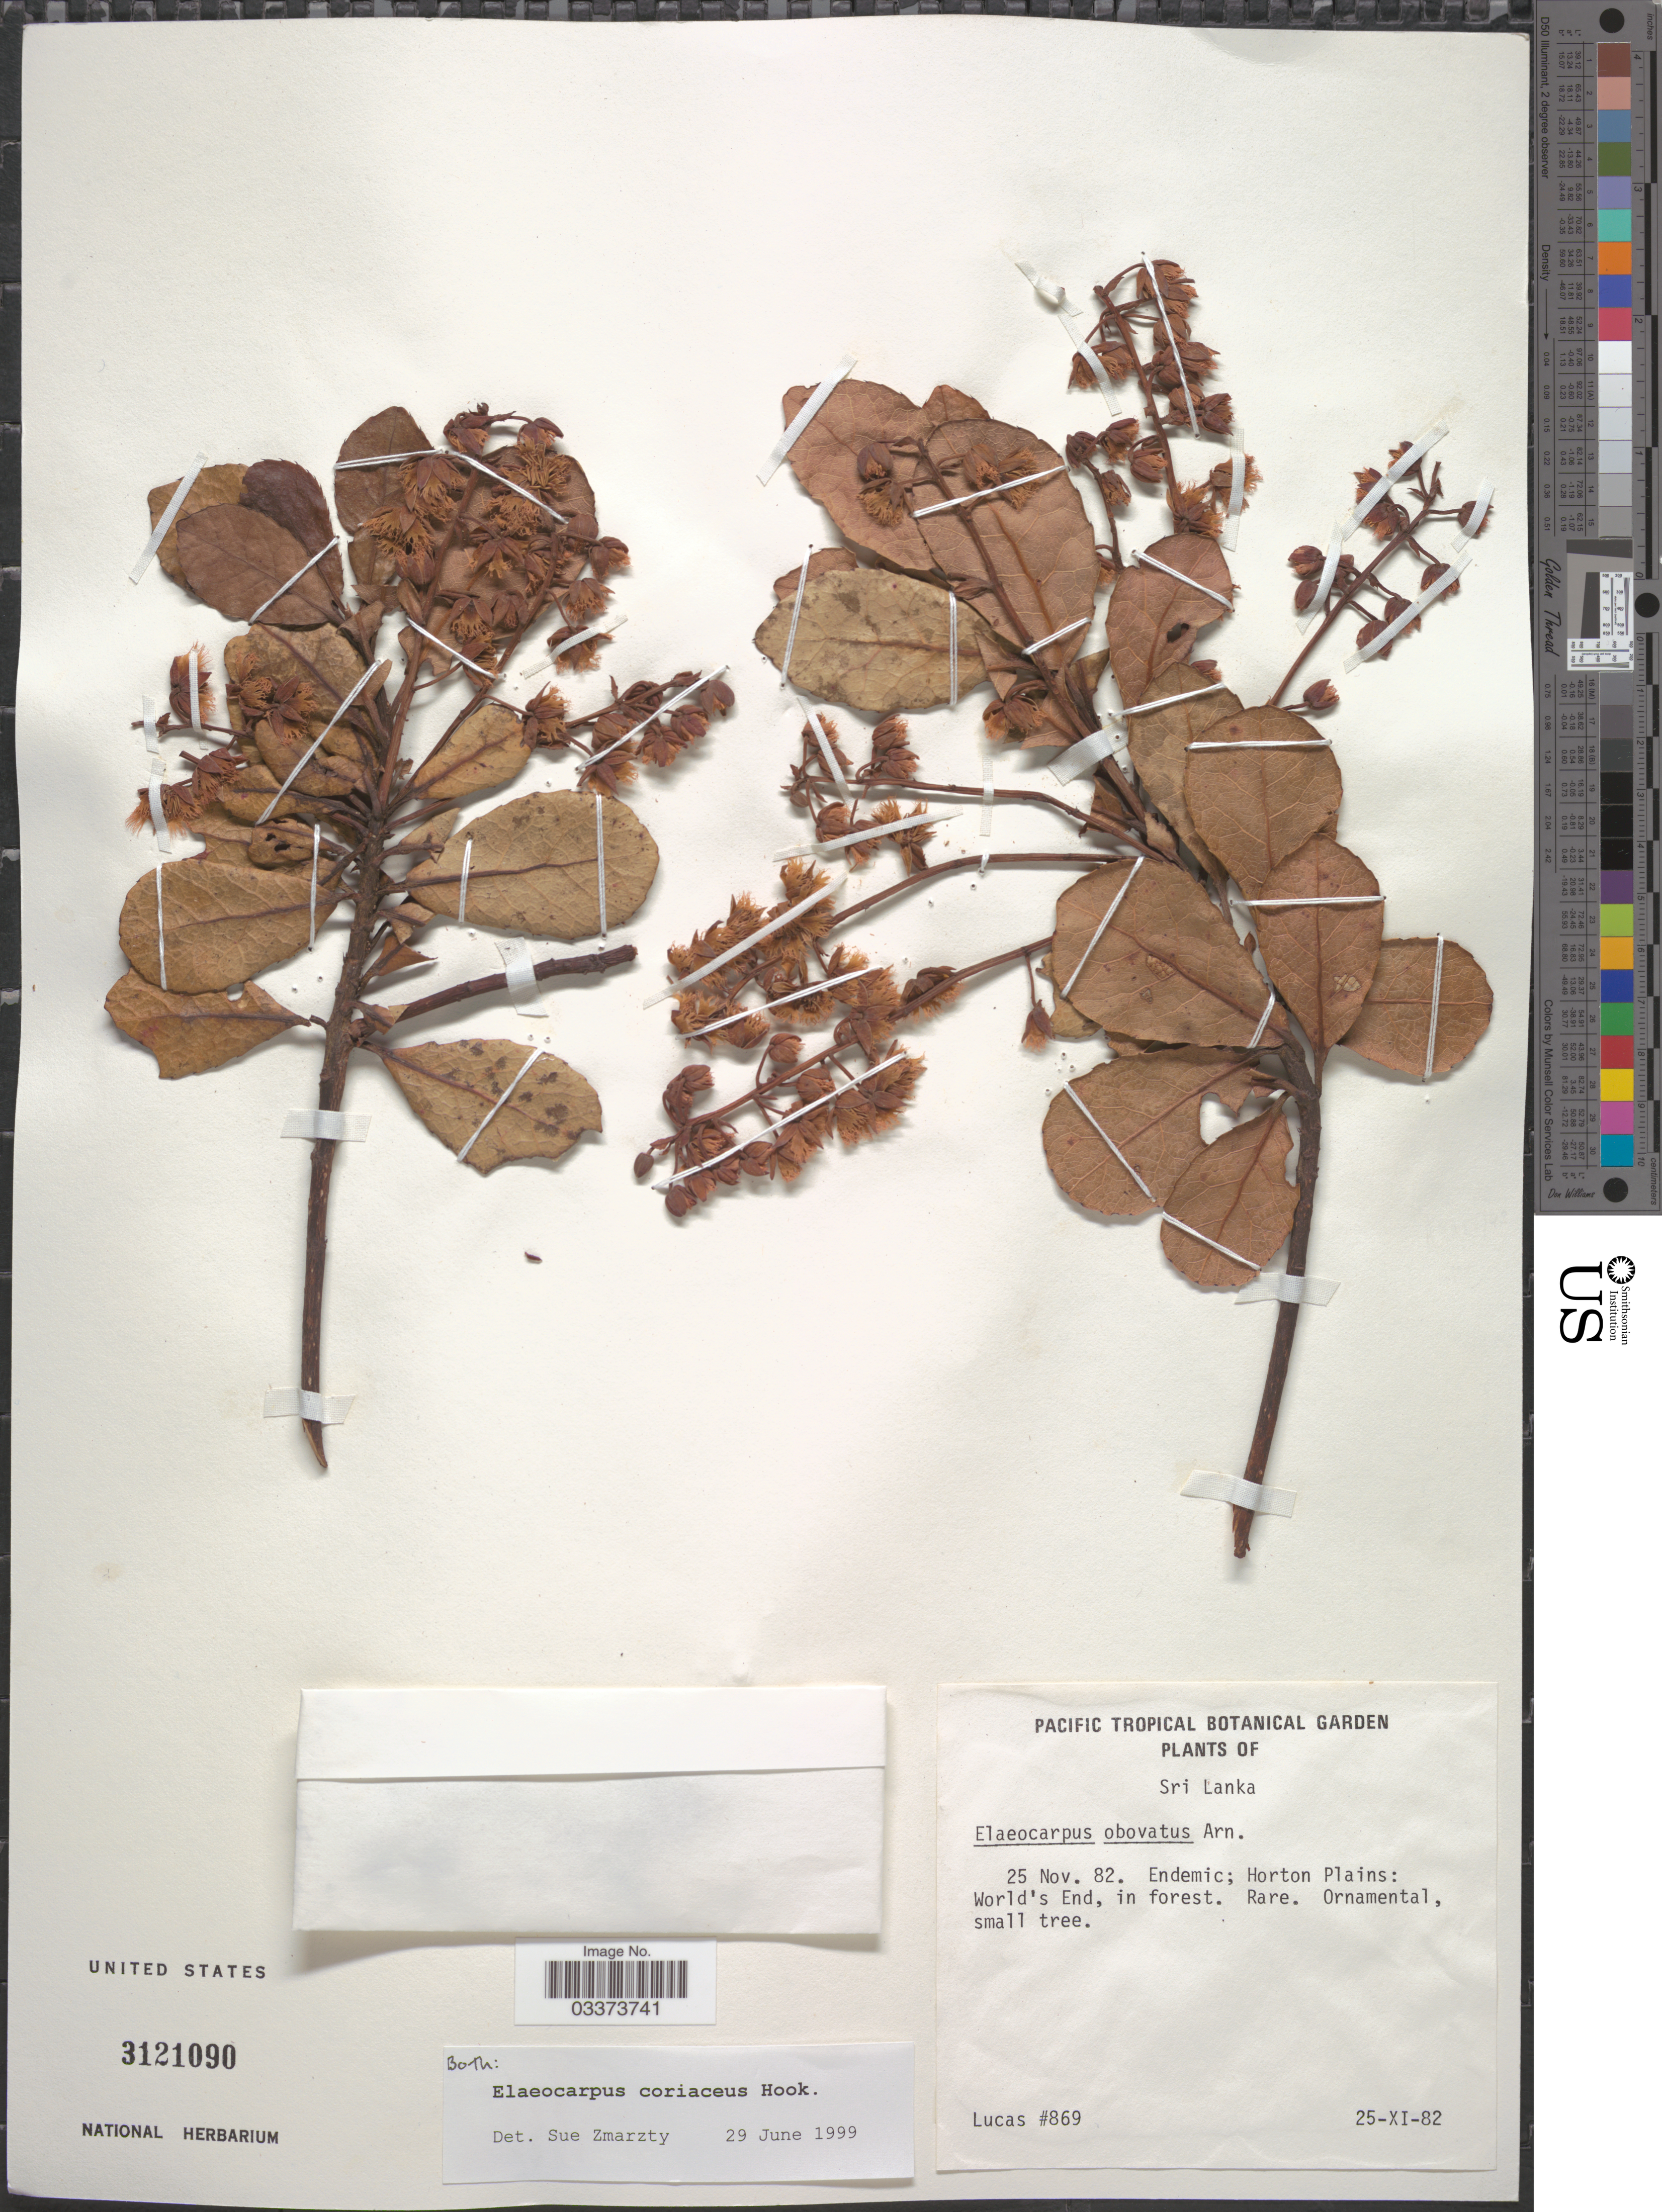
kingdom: Plantae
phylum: Tracheophyta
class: Magnoliopsida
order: Oxalidales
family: Elaeocarpaceae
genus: Elaeocarpus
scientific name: Elaeocarpus coriaceus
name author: Hook.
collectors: Lucas, --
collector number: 869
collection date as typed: Transcribed d/m/y: 25/11/82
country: Sri Lanka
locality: Endemic; Horton Plains: World's End, in forest.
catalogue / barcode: US 3121090